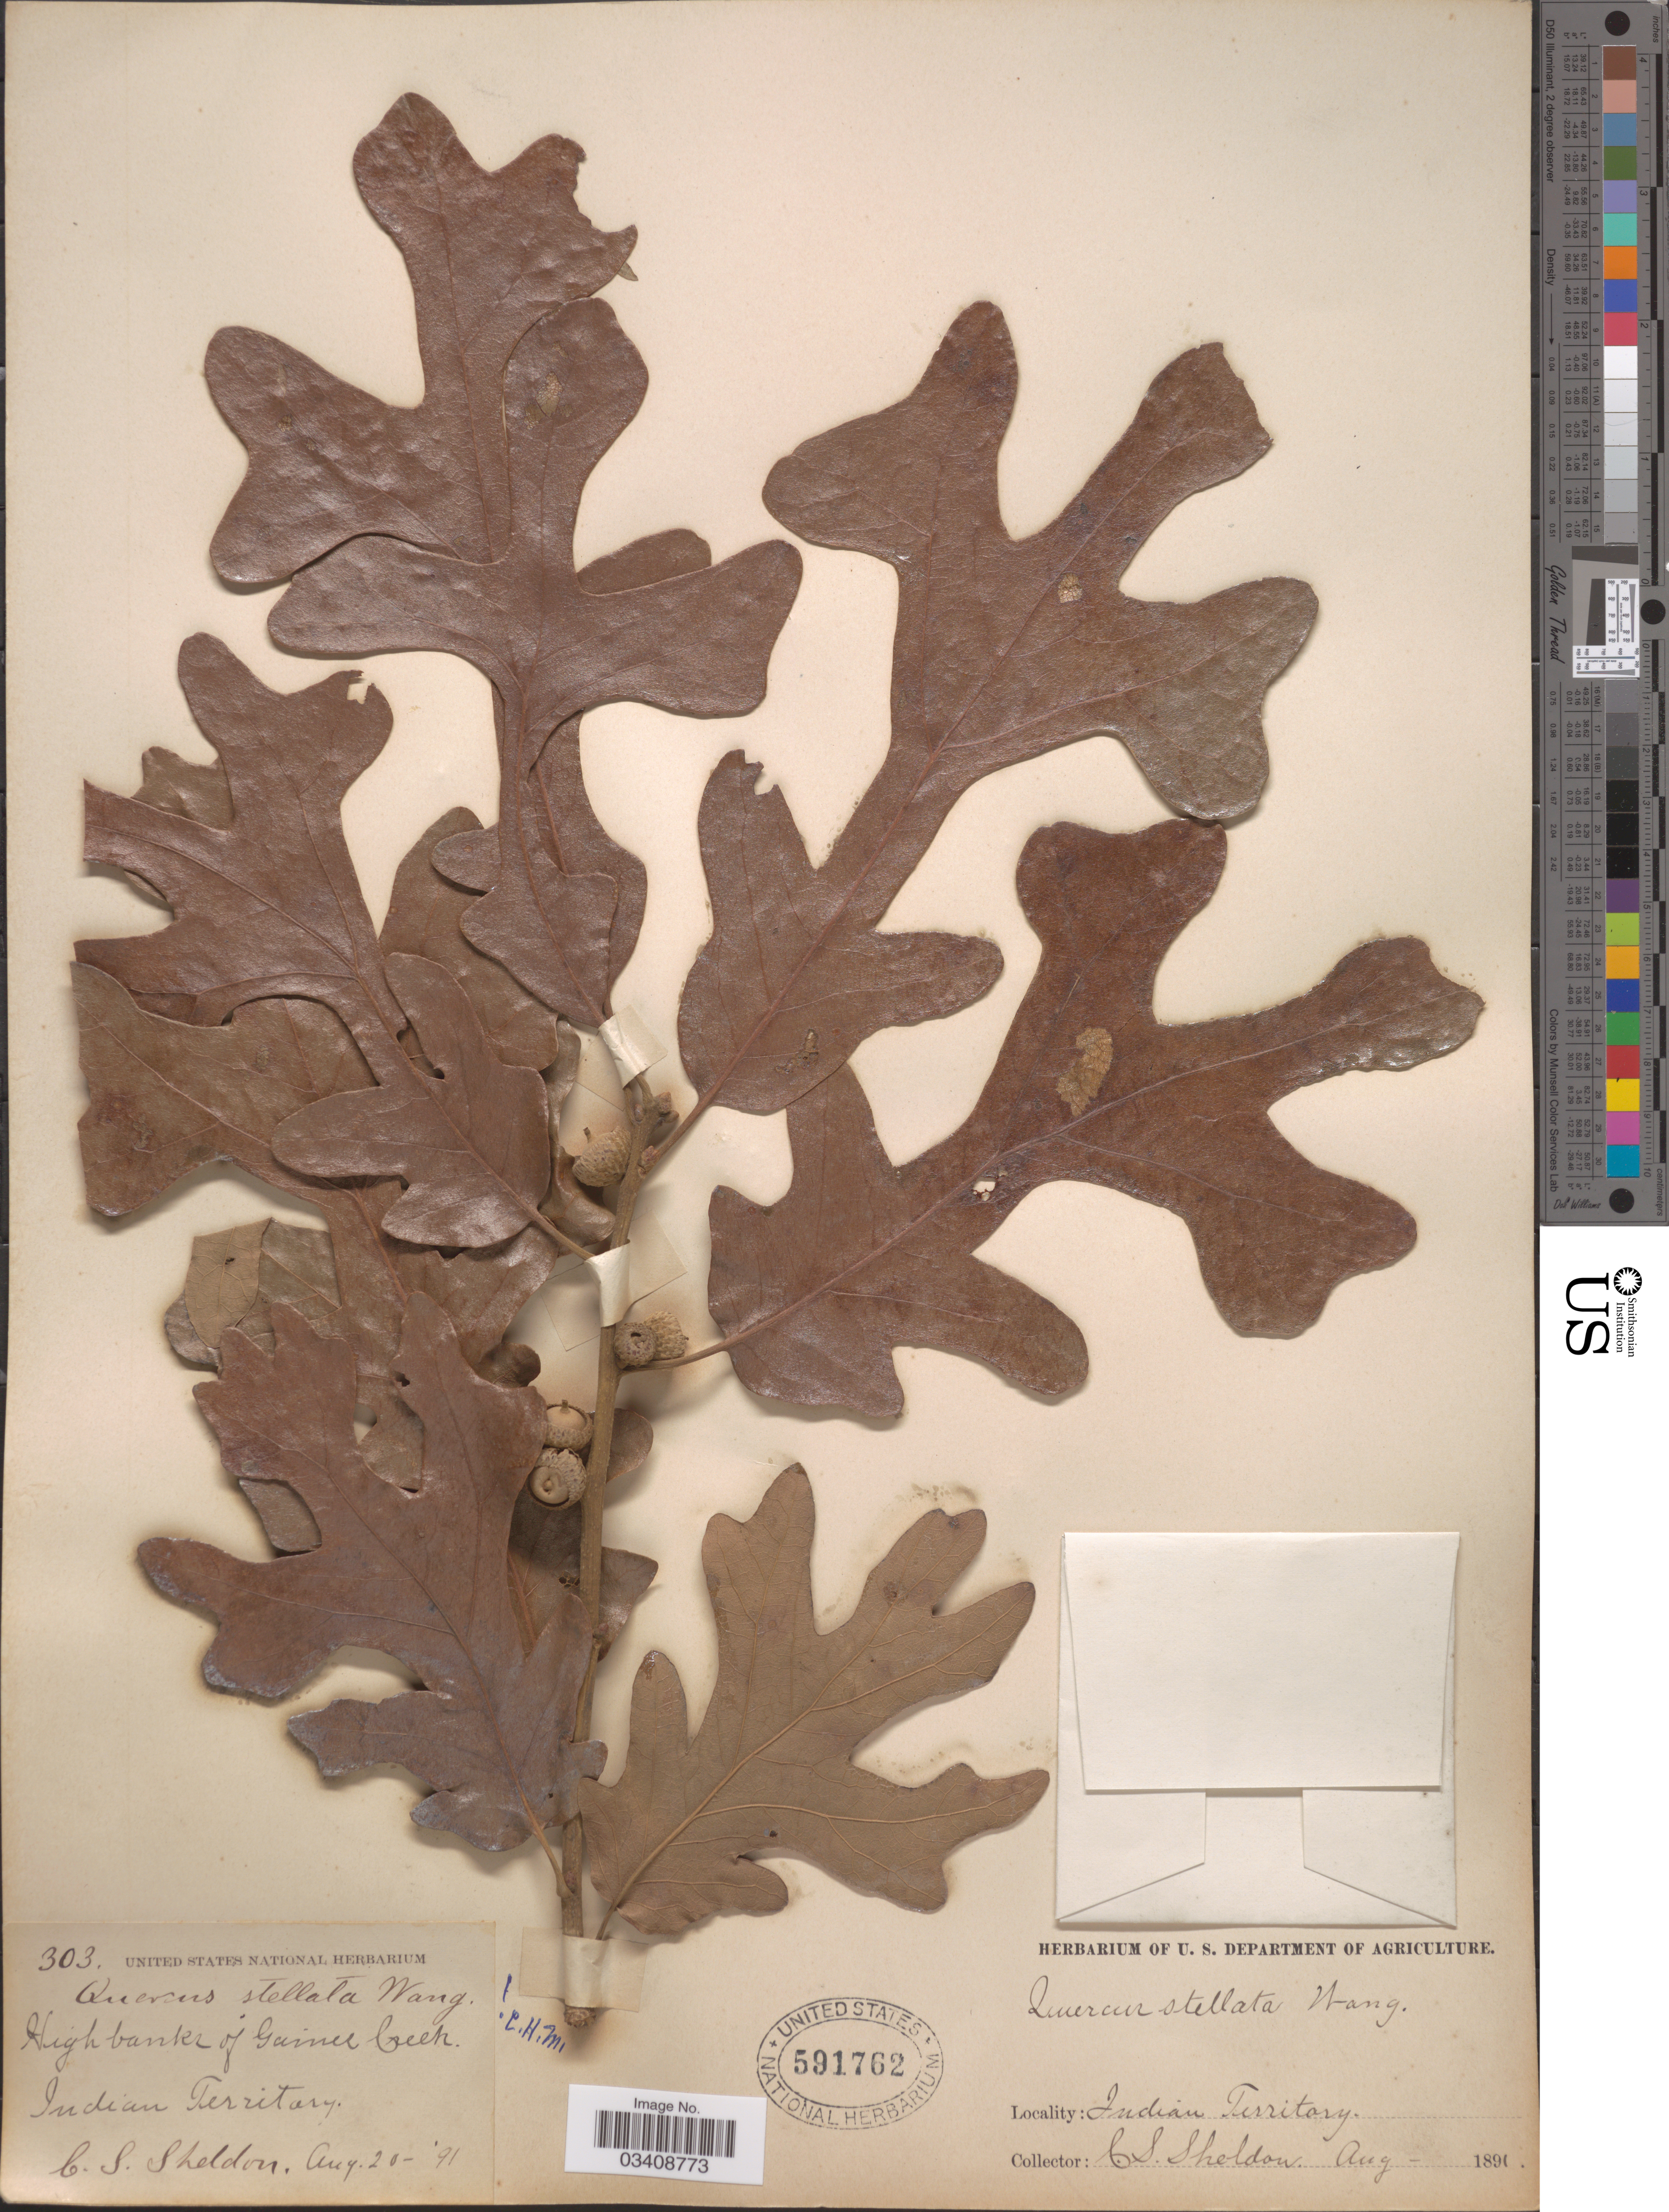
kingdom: Plantae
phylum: Tracheophyta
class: Magnoliopsida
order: Fagales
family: Fagaceae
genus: Quercus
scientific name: Quercus stellata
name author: Wangenh.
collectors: C. S. Sheldon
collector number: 303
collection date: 1891-08-20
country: United States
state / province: Oklahoma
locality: High banks of Gaines Creek. Indian Territory.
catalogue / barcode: US 591762